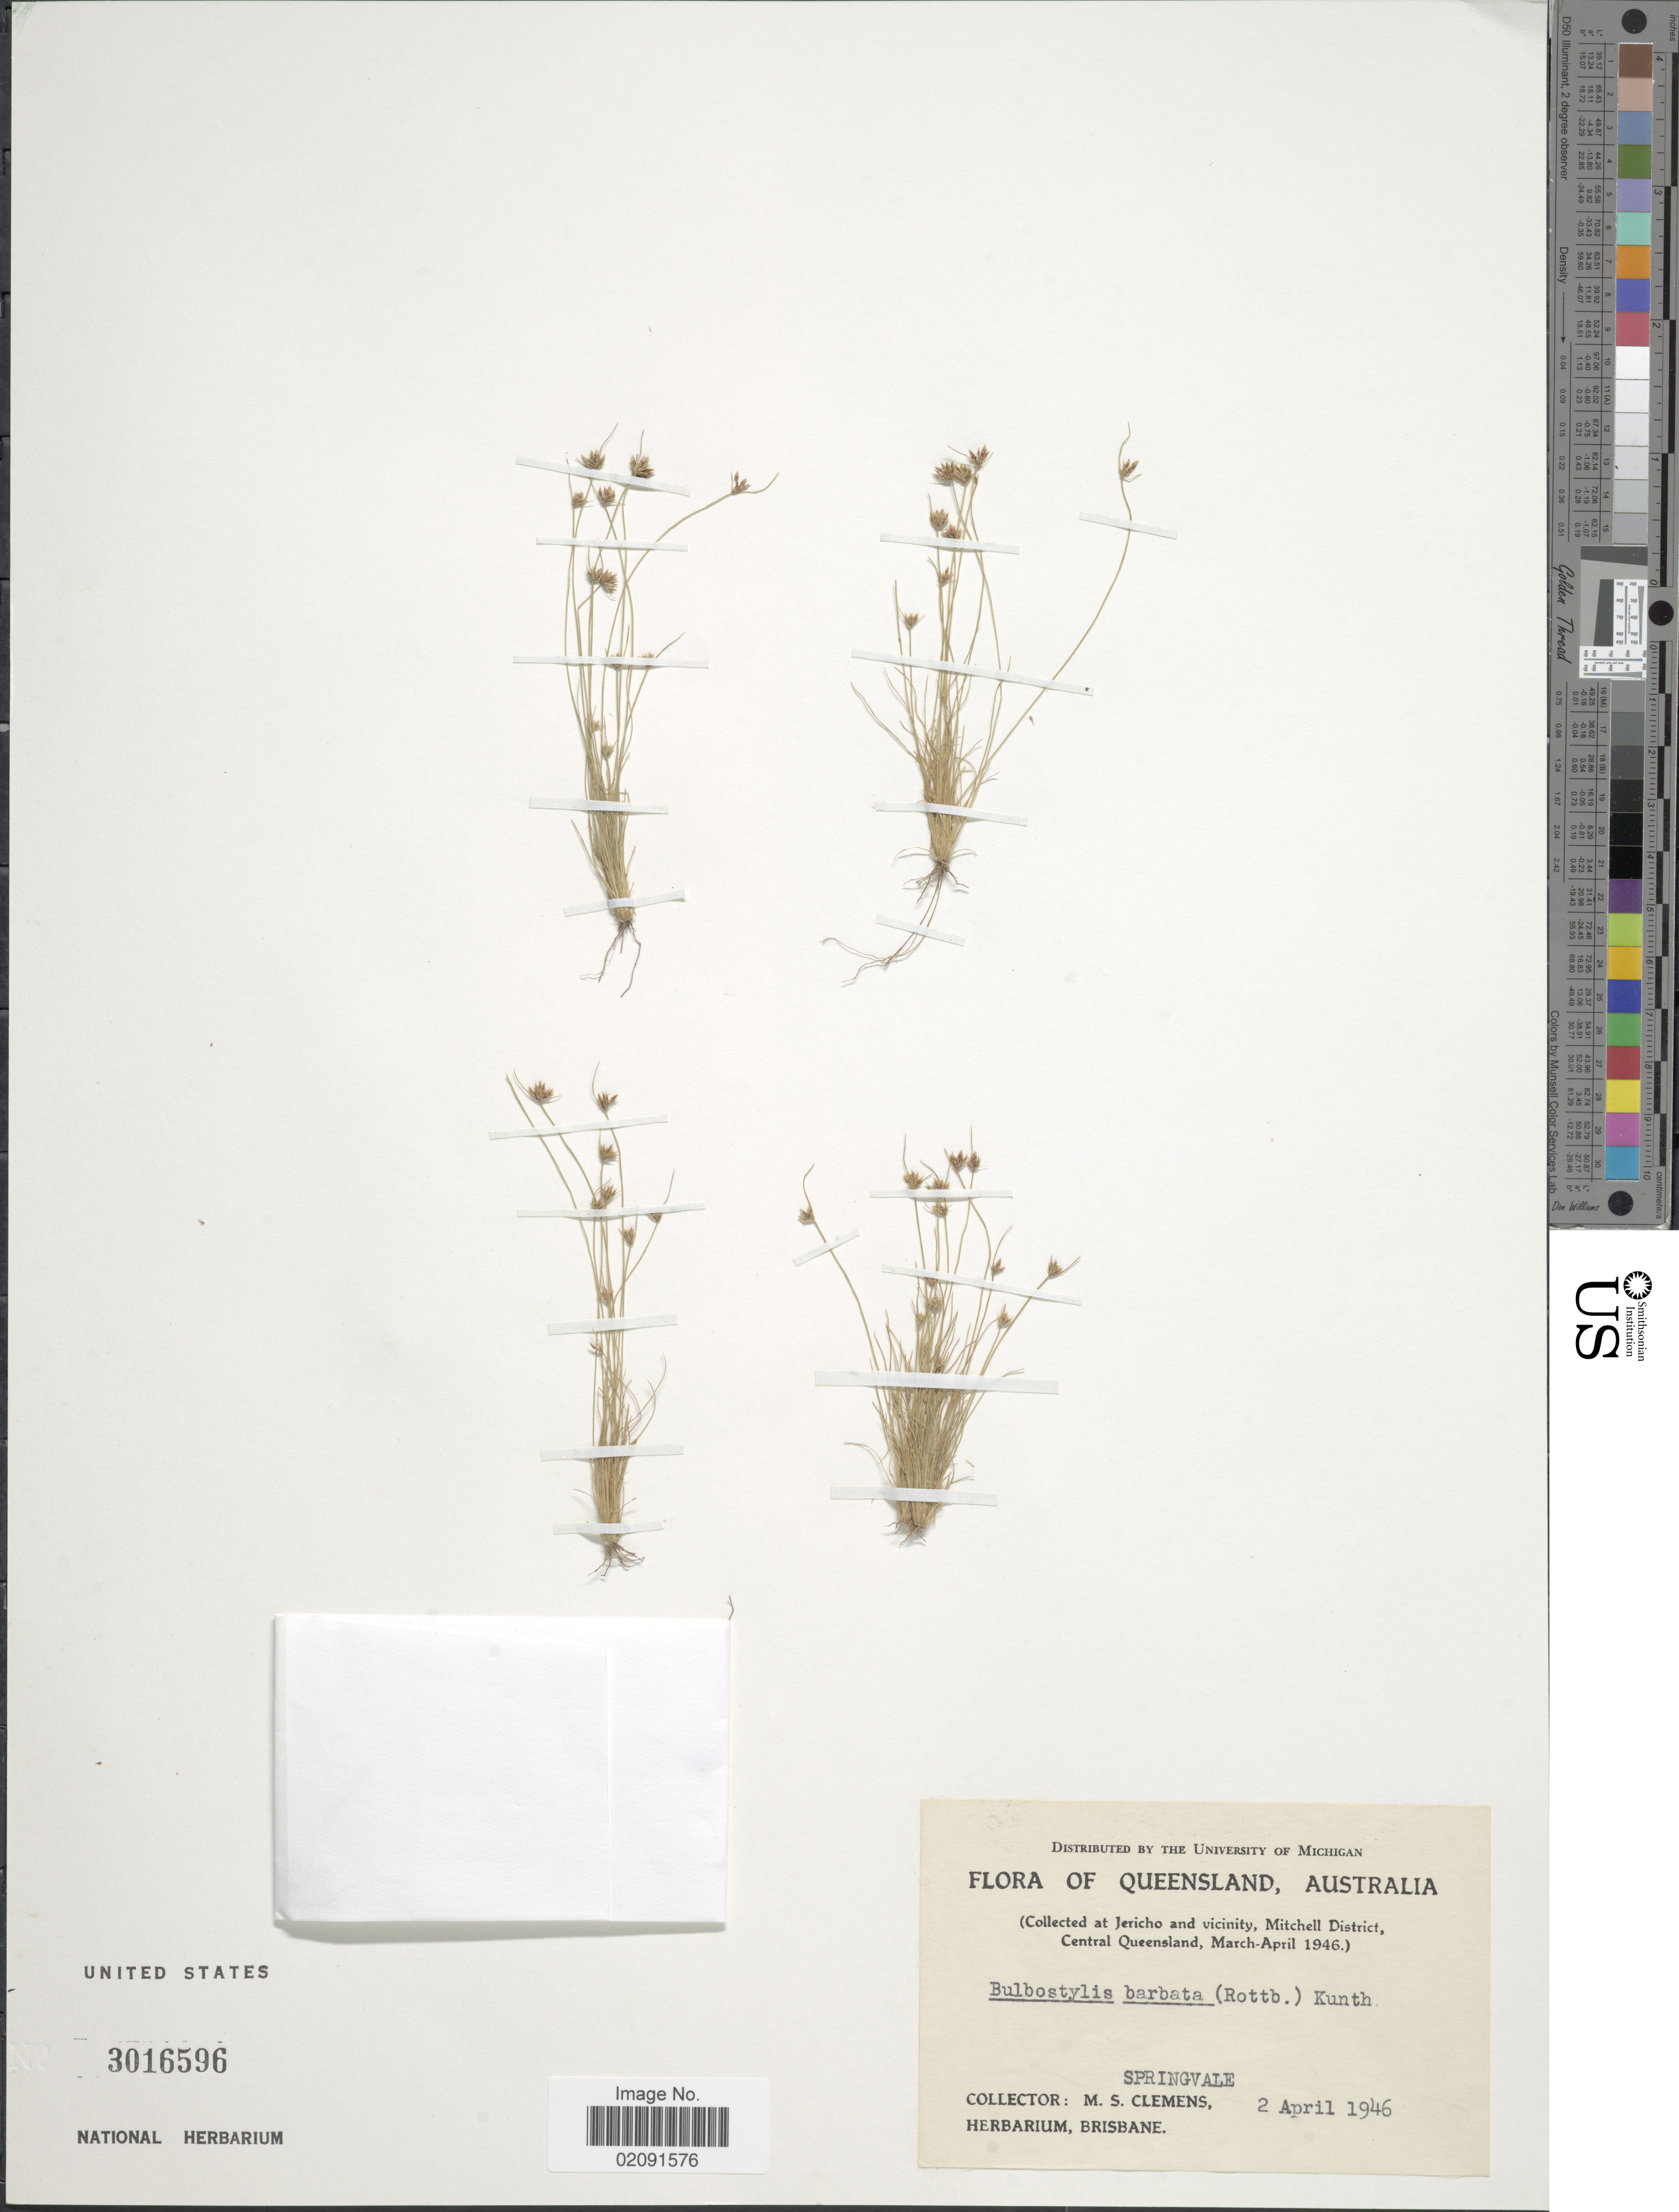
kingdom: Plantae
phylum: Tracheophyta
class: Liliopsida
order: Poales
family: Cyperaceae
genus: Bulbostylis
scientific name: Bulbostylis barbata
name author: (Rottb.) C.B. Clarke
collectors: M. S. Clemens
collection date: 1946-04-02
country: Australia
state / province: Queensland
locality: At Jericho and vicinity, Mitchell District, Central Queensland, Springvale.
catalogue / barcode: US 3016596